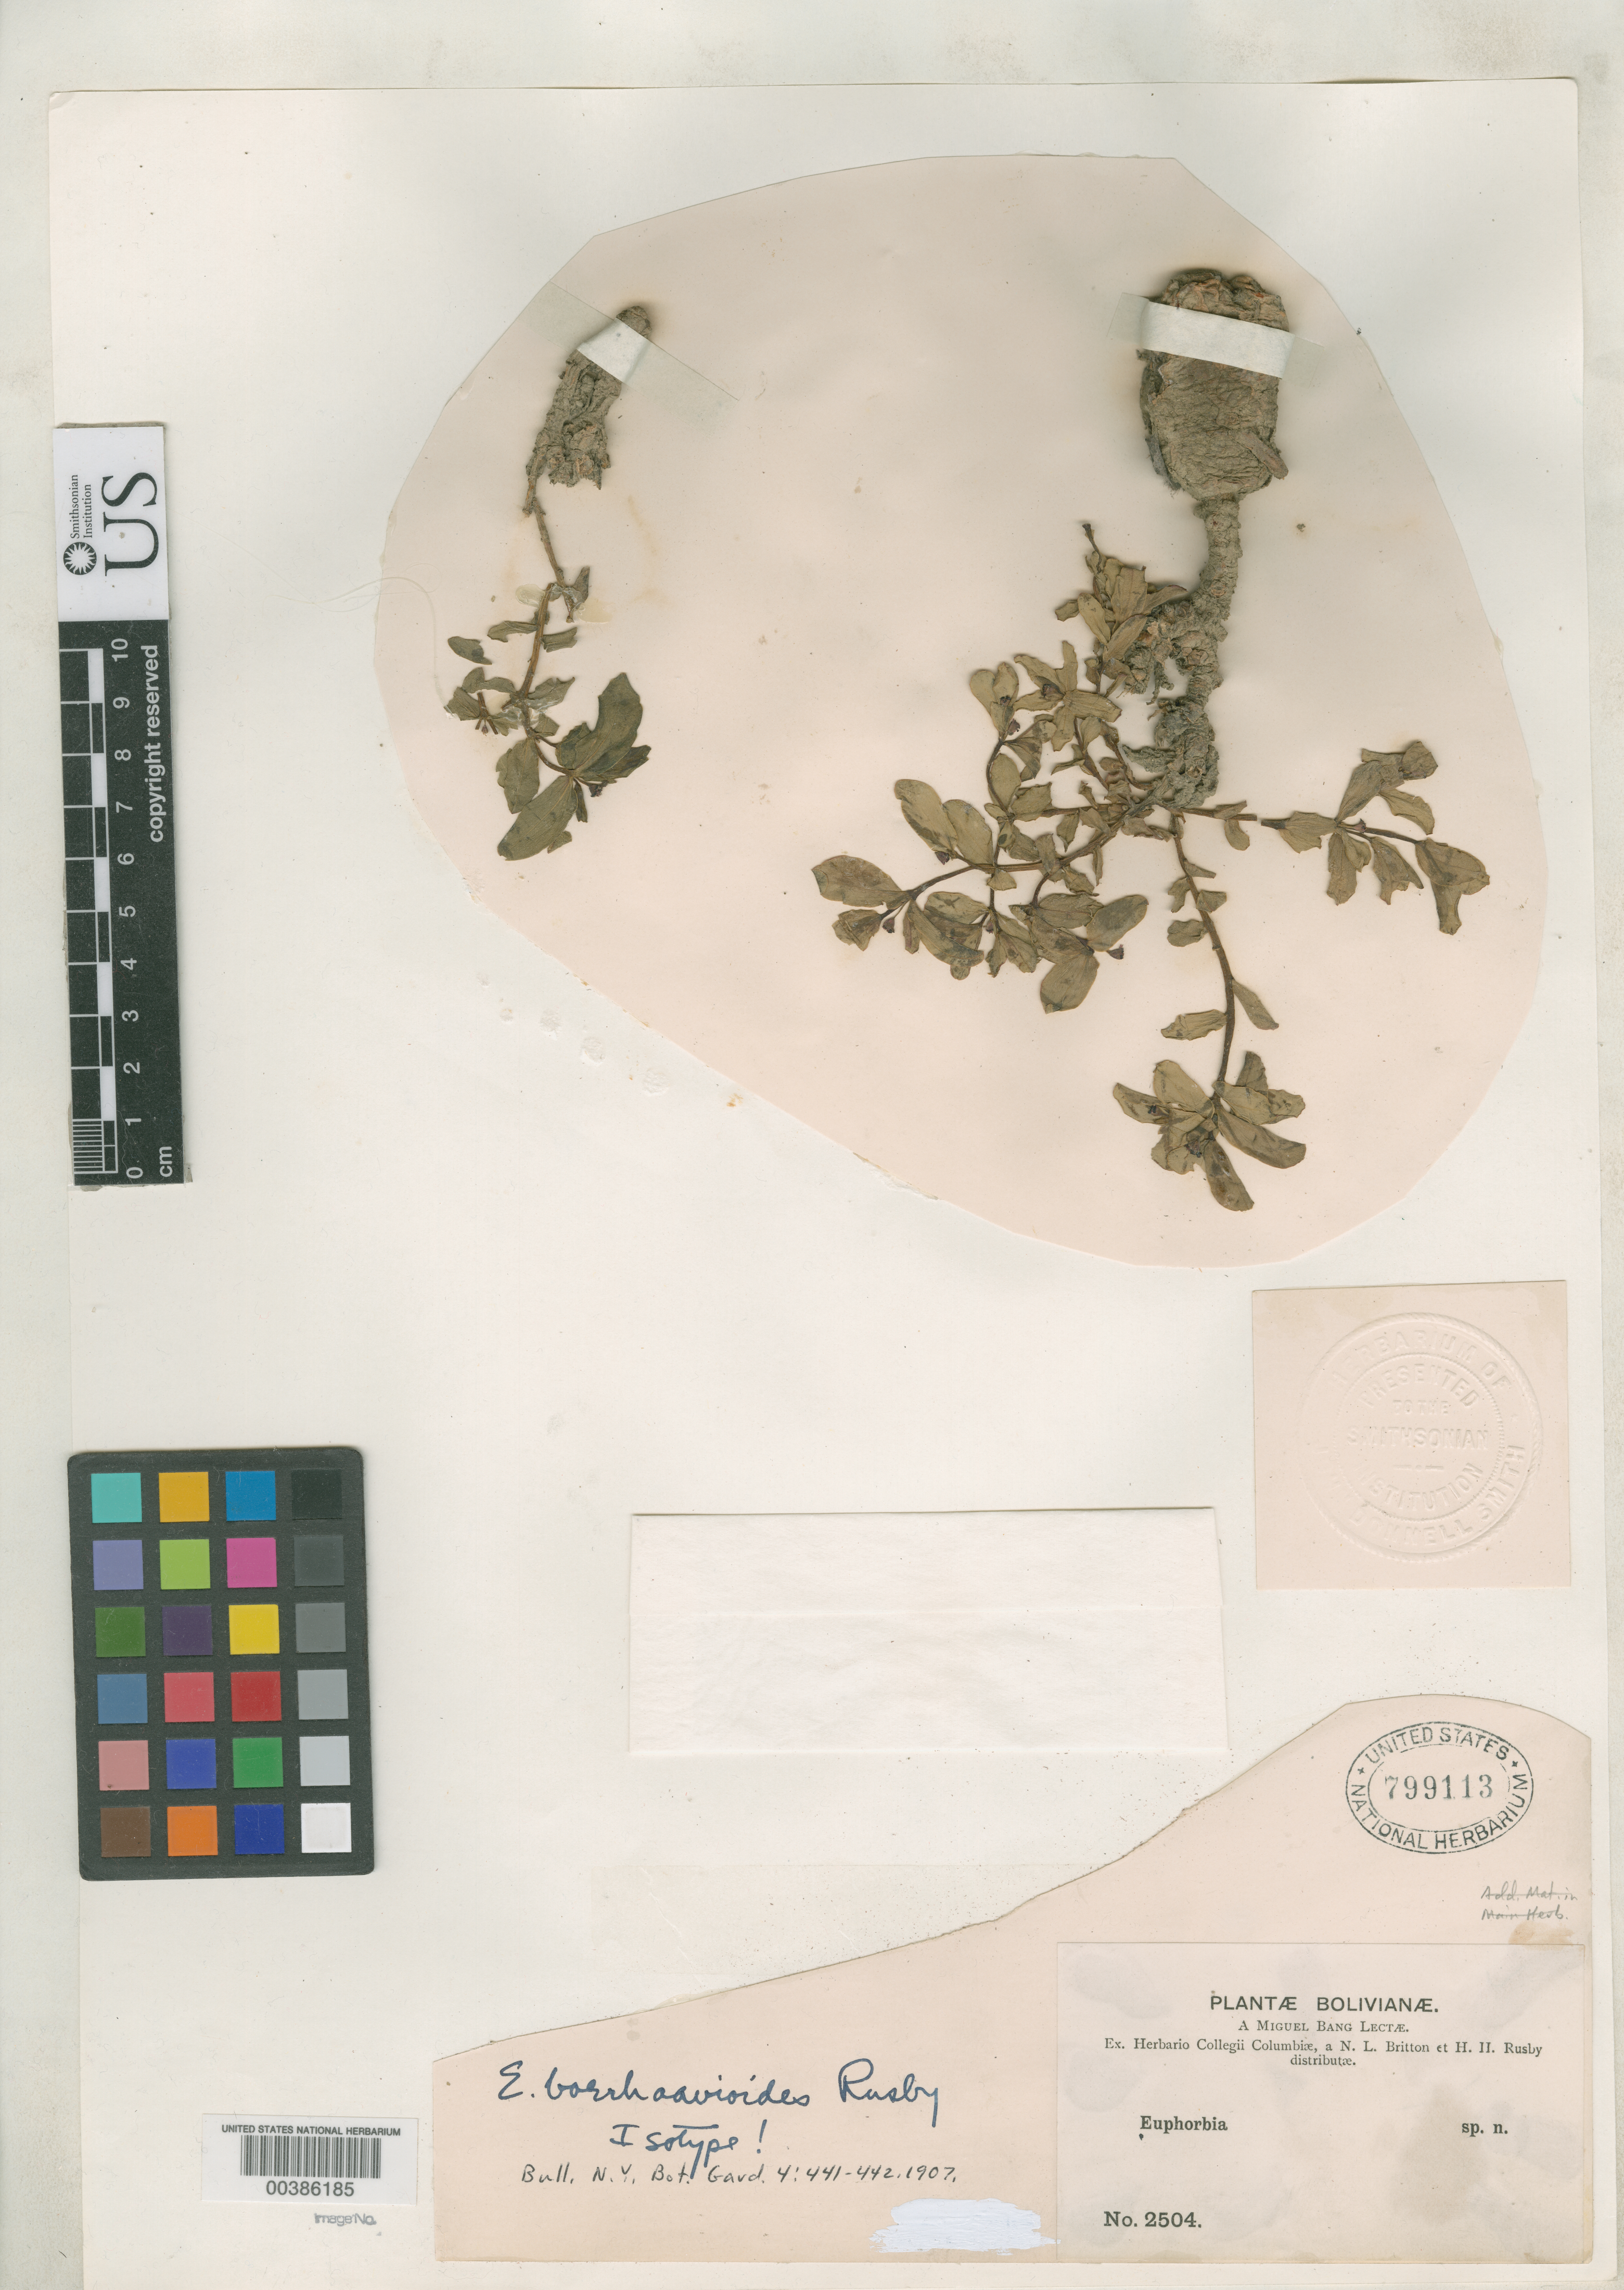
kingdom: Plantae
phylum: Tracheophyta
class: Magnoliopsida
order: Malpighiales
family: Euphorbiaceae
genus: Euphorbia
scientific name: Euphorbia boerhaavioides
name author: Rusby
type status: Isotype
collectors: M. Bang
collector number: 2504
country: Bolivia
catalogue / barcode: US 799113